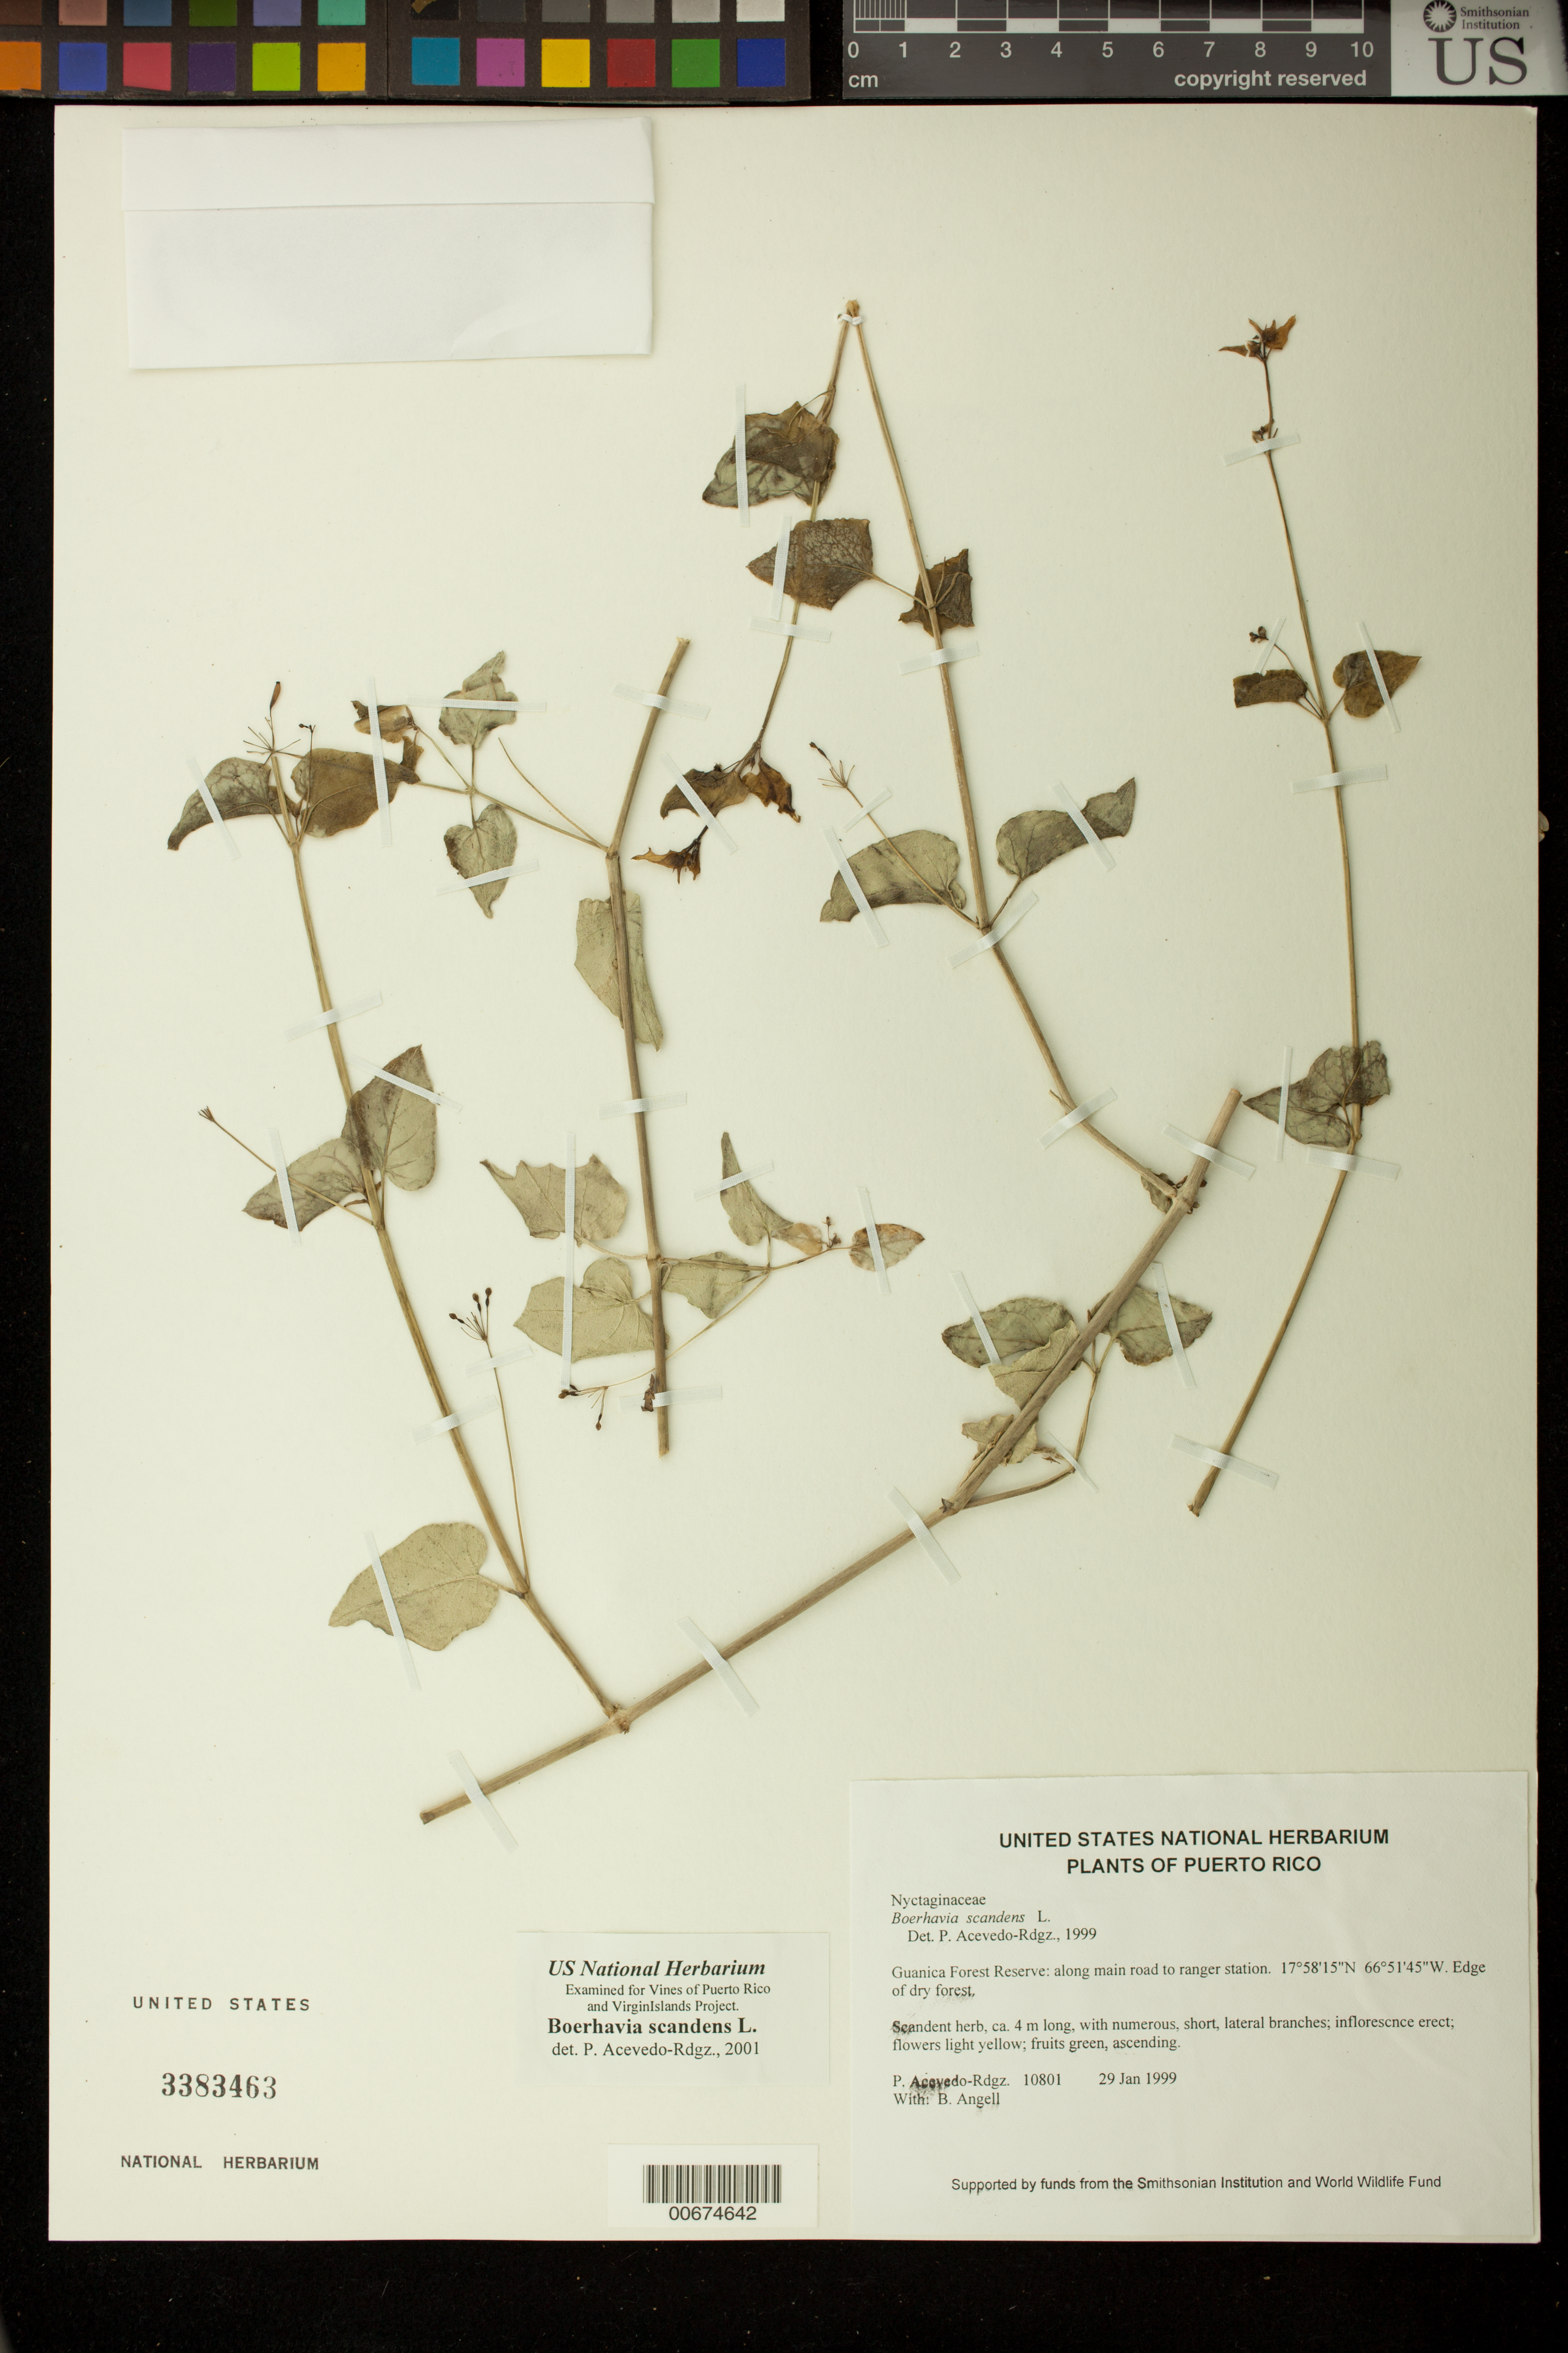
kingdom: Plantae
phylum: Tracheophyta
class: Magnoliopsida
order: Caryophyllales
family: Nyctaginaceae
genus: Boerhavia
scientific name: Boerhavia scandens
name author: L.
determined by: Acevedo-Rodríguez, P., (BOT), Smithsonian Institution - National Museum of Natural History (UNITED STATES)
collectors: P. Acevedo-Rodr. & Bobbi Angell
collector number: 10801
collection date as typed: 29 Jan 1999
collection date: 1999-01-29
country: Puerto Rico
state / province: Guánica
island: Puerto Rico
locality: Guánica; Guánica Forest along main road to Ranger Station.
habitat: Edge of dry forest.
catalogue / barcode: US 3383463